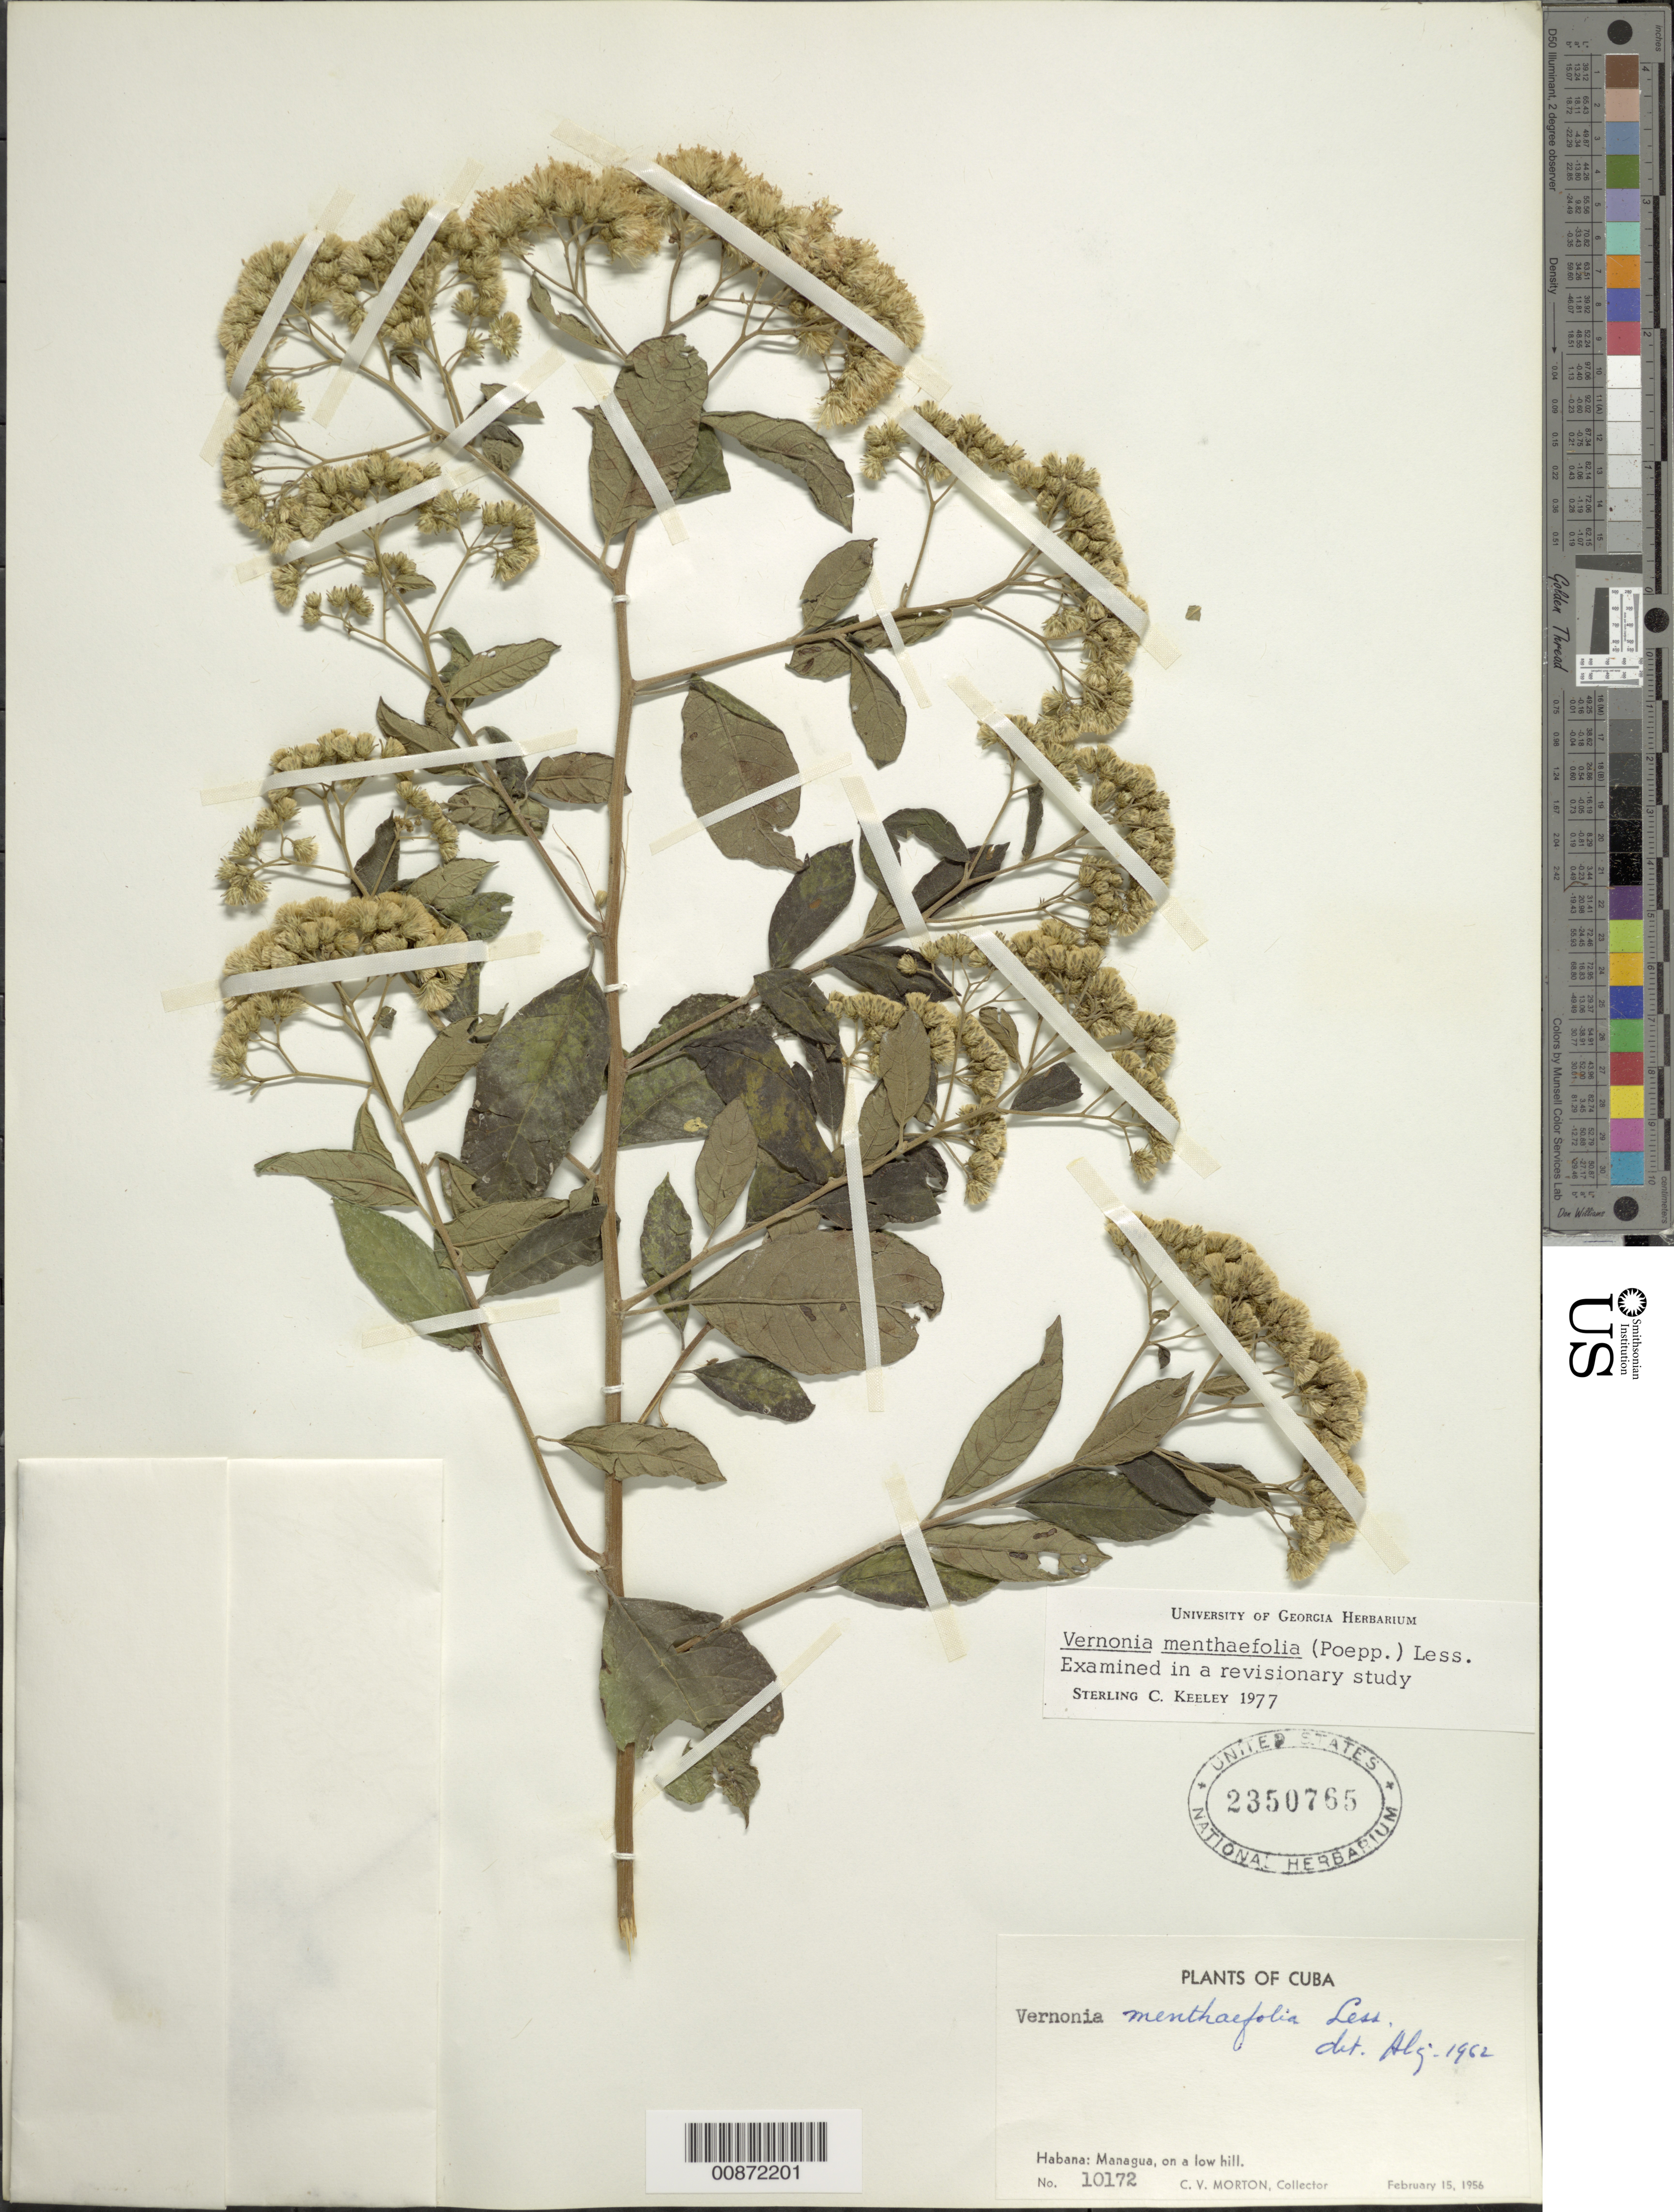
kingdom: Plantae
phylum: Tracheophyta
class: Magnoliopsida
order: Asterales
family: Asteraceae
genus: Vernonanthura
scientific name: Vernonanthura menthifolia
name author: (Poepp. ex Spreng.) H. Rob.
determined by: Liogier, Alain H.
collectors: C. V. Morton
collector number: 10172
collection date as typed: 15 Feb 1956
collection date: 1956-02-15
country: Cuba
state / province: La Habana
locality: Managua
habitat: On low hill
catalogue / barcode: US 2350765